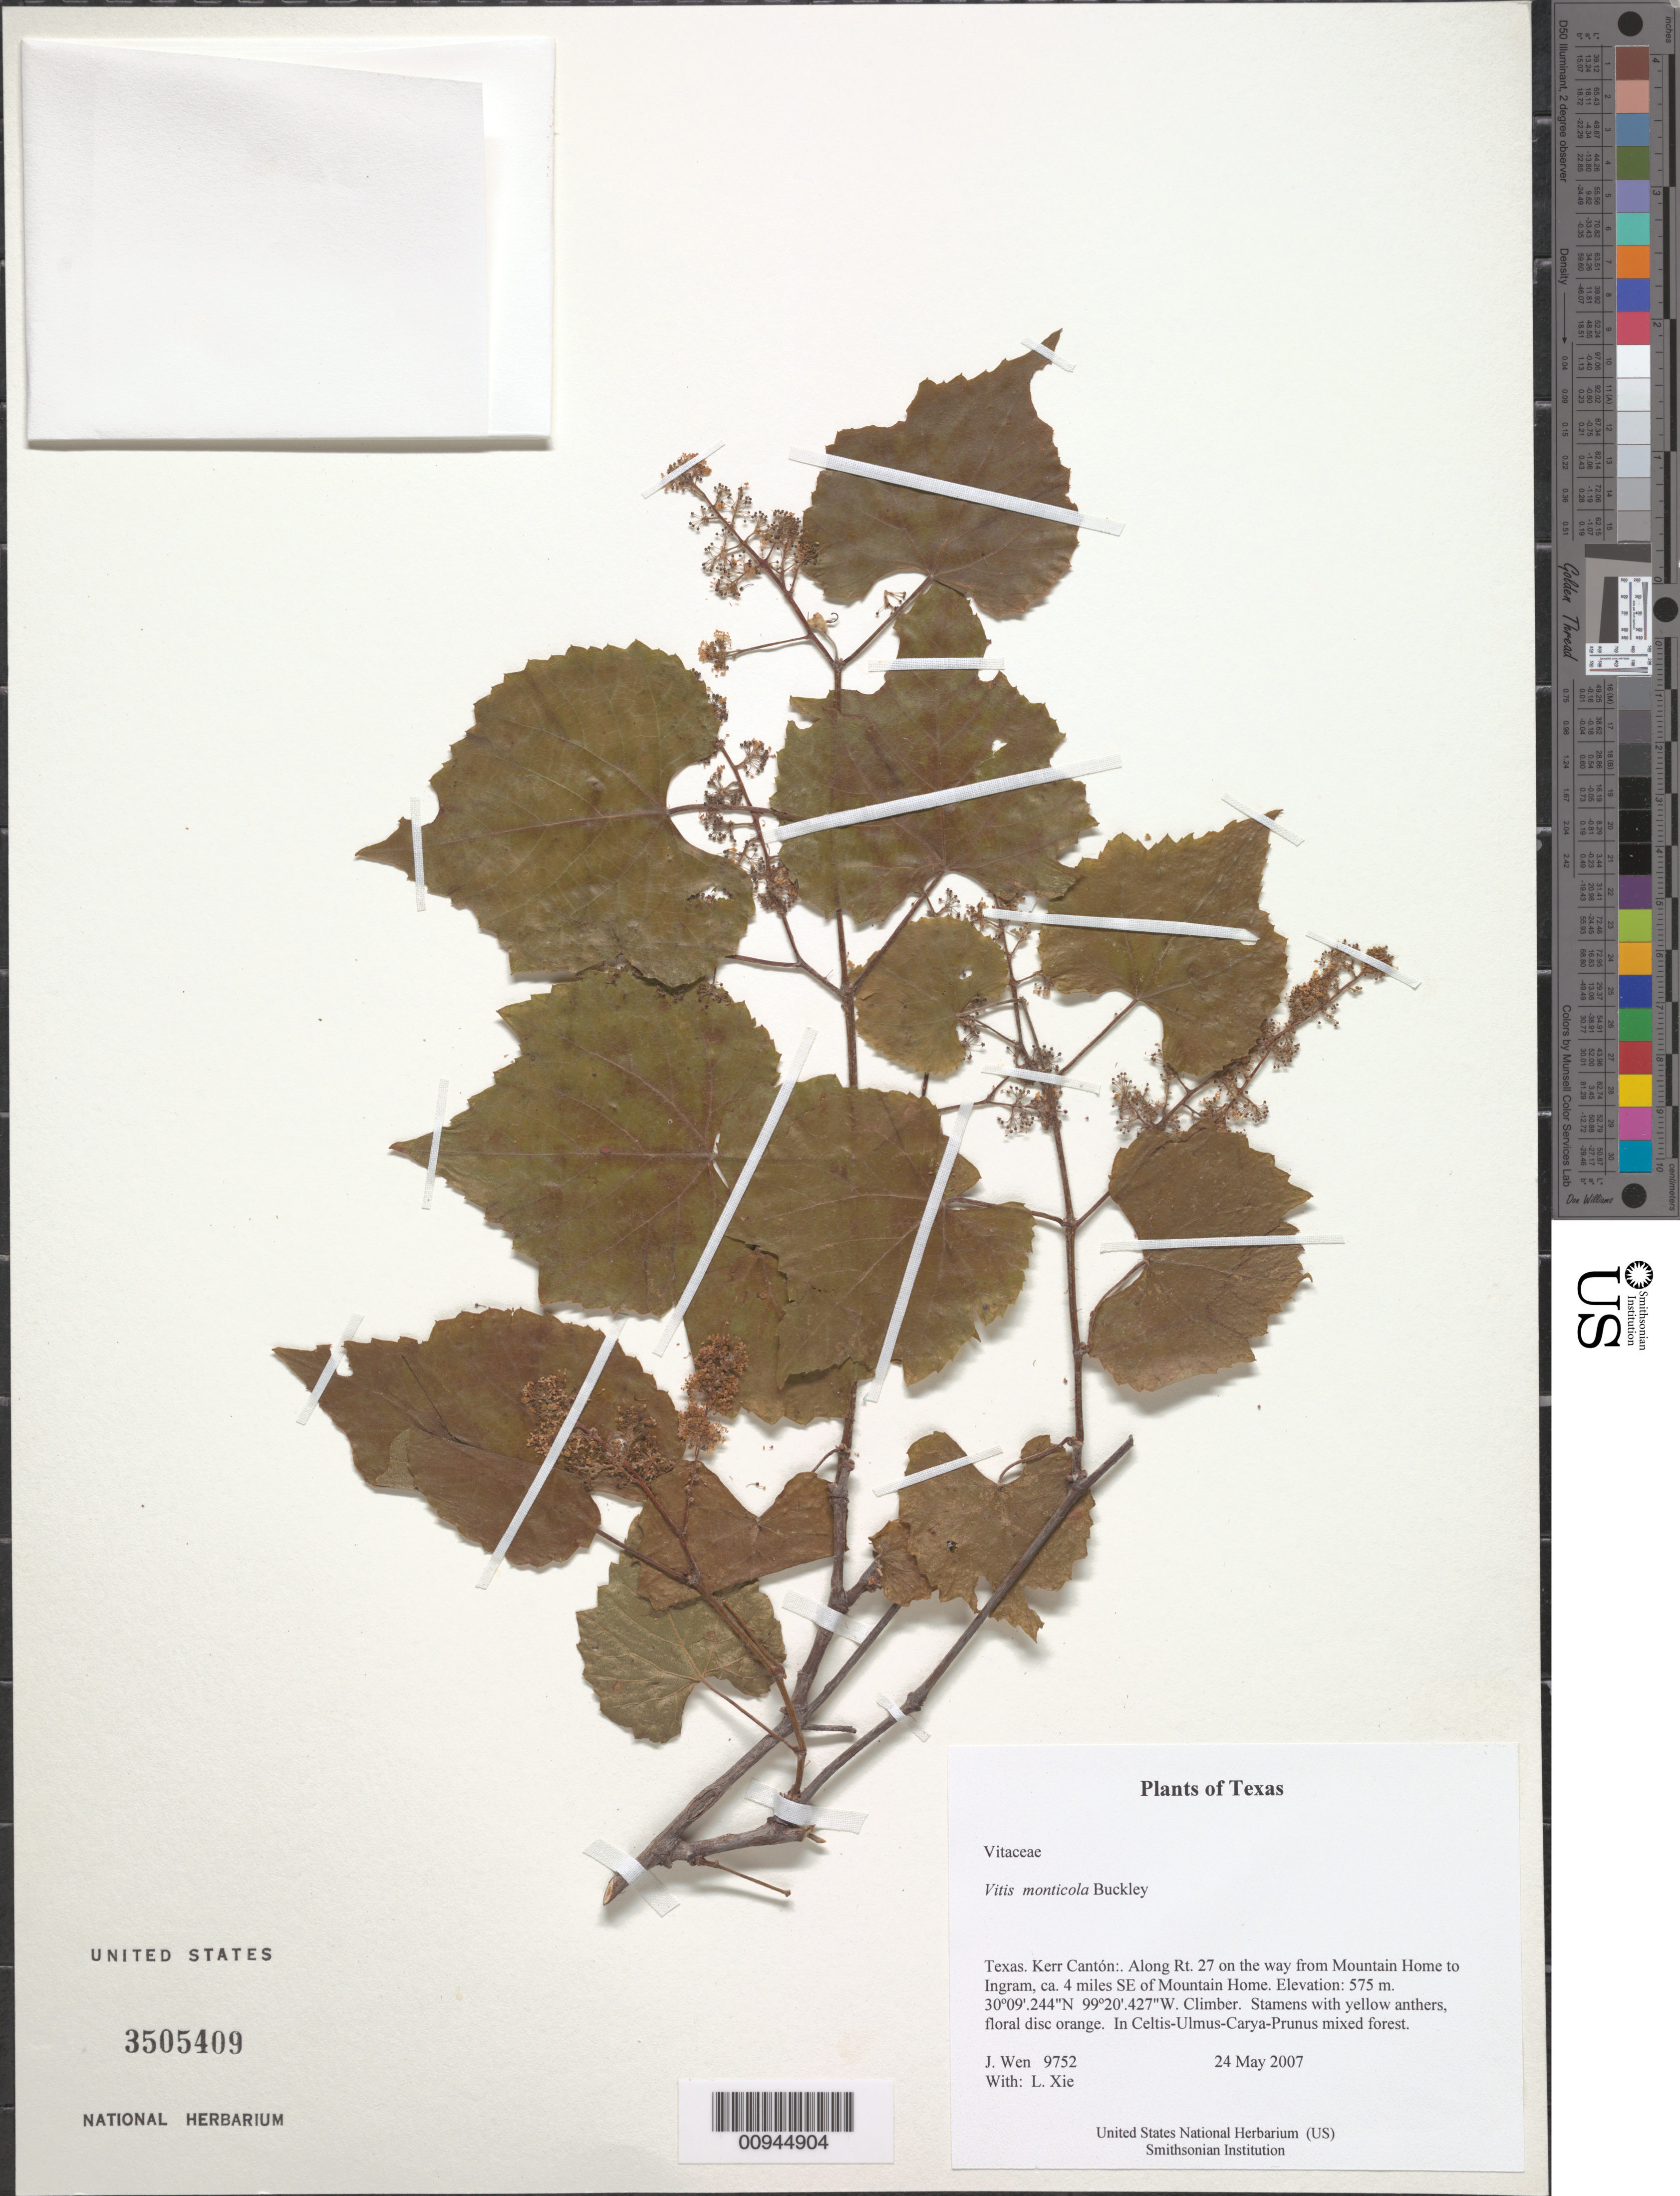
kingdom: Plantae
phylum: Tracheophyta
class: Magnoliopsida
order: Vitales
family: Vitaceae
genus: Vitis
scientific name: Vitis monticola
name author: Buckley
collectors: J. Wen & L. Xie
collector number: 9752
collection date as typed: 24 May 2007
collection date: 2007-05-24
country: United States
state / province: Texas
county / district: Kerr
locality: Along Rt. 27 on the way from Mountain Home to Ingram, ca. 4 miles SE of Mountain Home.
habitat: In Celtis-Ulmus-Carya-Prunus mixed forest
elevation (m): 575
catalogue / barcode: US 3505409